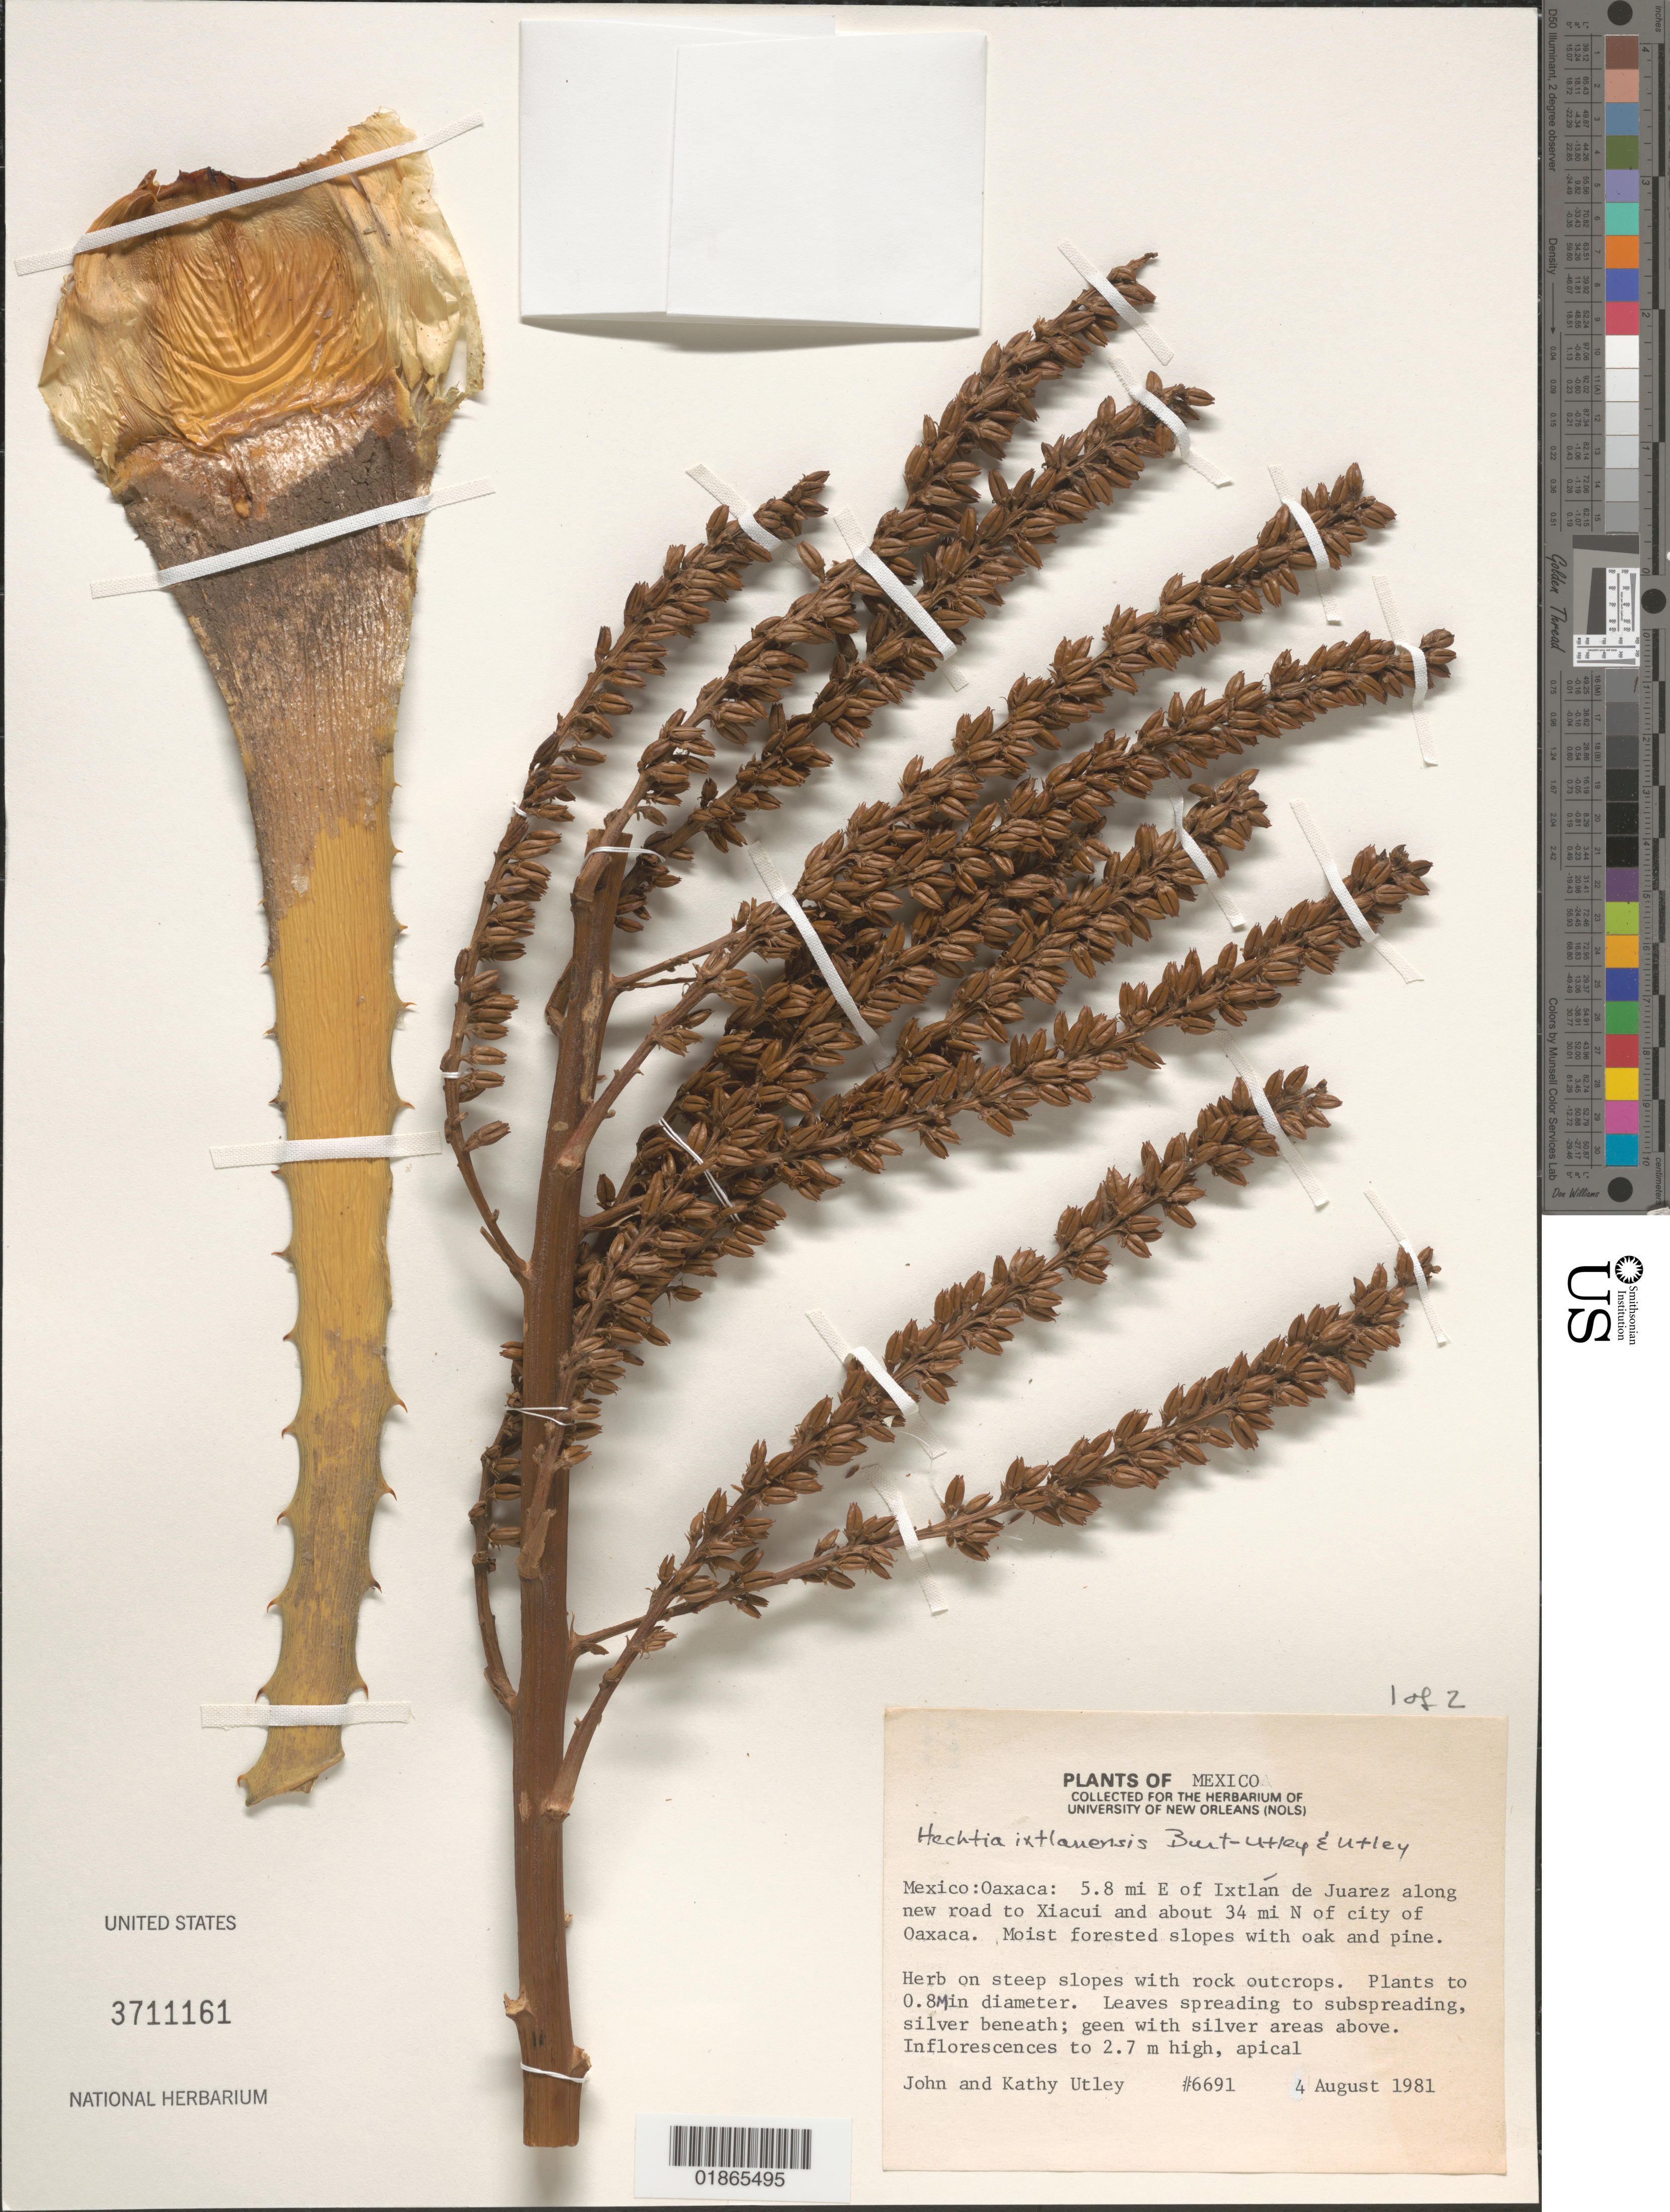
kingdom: Plantae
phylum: Tracheophyta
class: Liliopsida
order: Poales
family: Bromeliaceae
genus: Hechtia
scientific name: Hechtia ixtlanensis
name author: Burt-Utley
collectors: J. Utley & K. Utley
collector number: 6691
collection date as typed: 4 August 1981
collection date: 1981-08-04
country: Mexico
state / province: Oaxaca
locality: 5.8 mi E of Ixtlan de Juarez along new road to Xiacui and about 34 mi N of city of Oaxaca.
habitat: Moist forested slopes with oak and pine.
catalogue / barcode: US 3711161